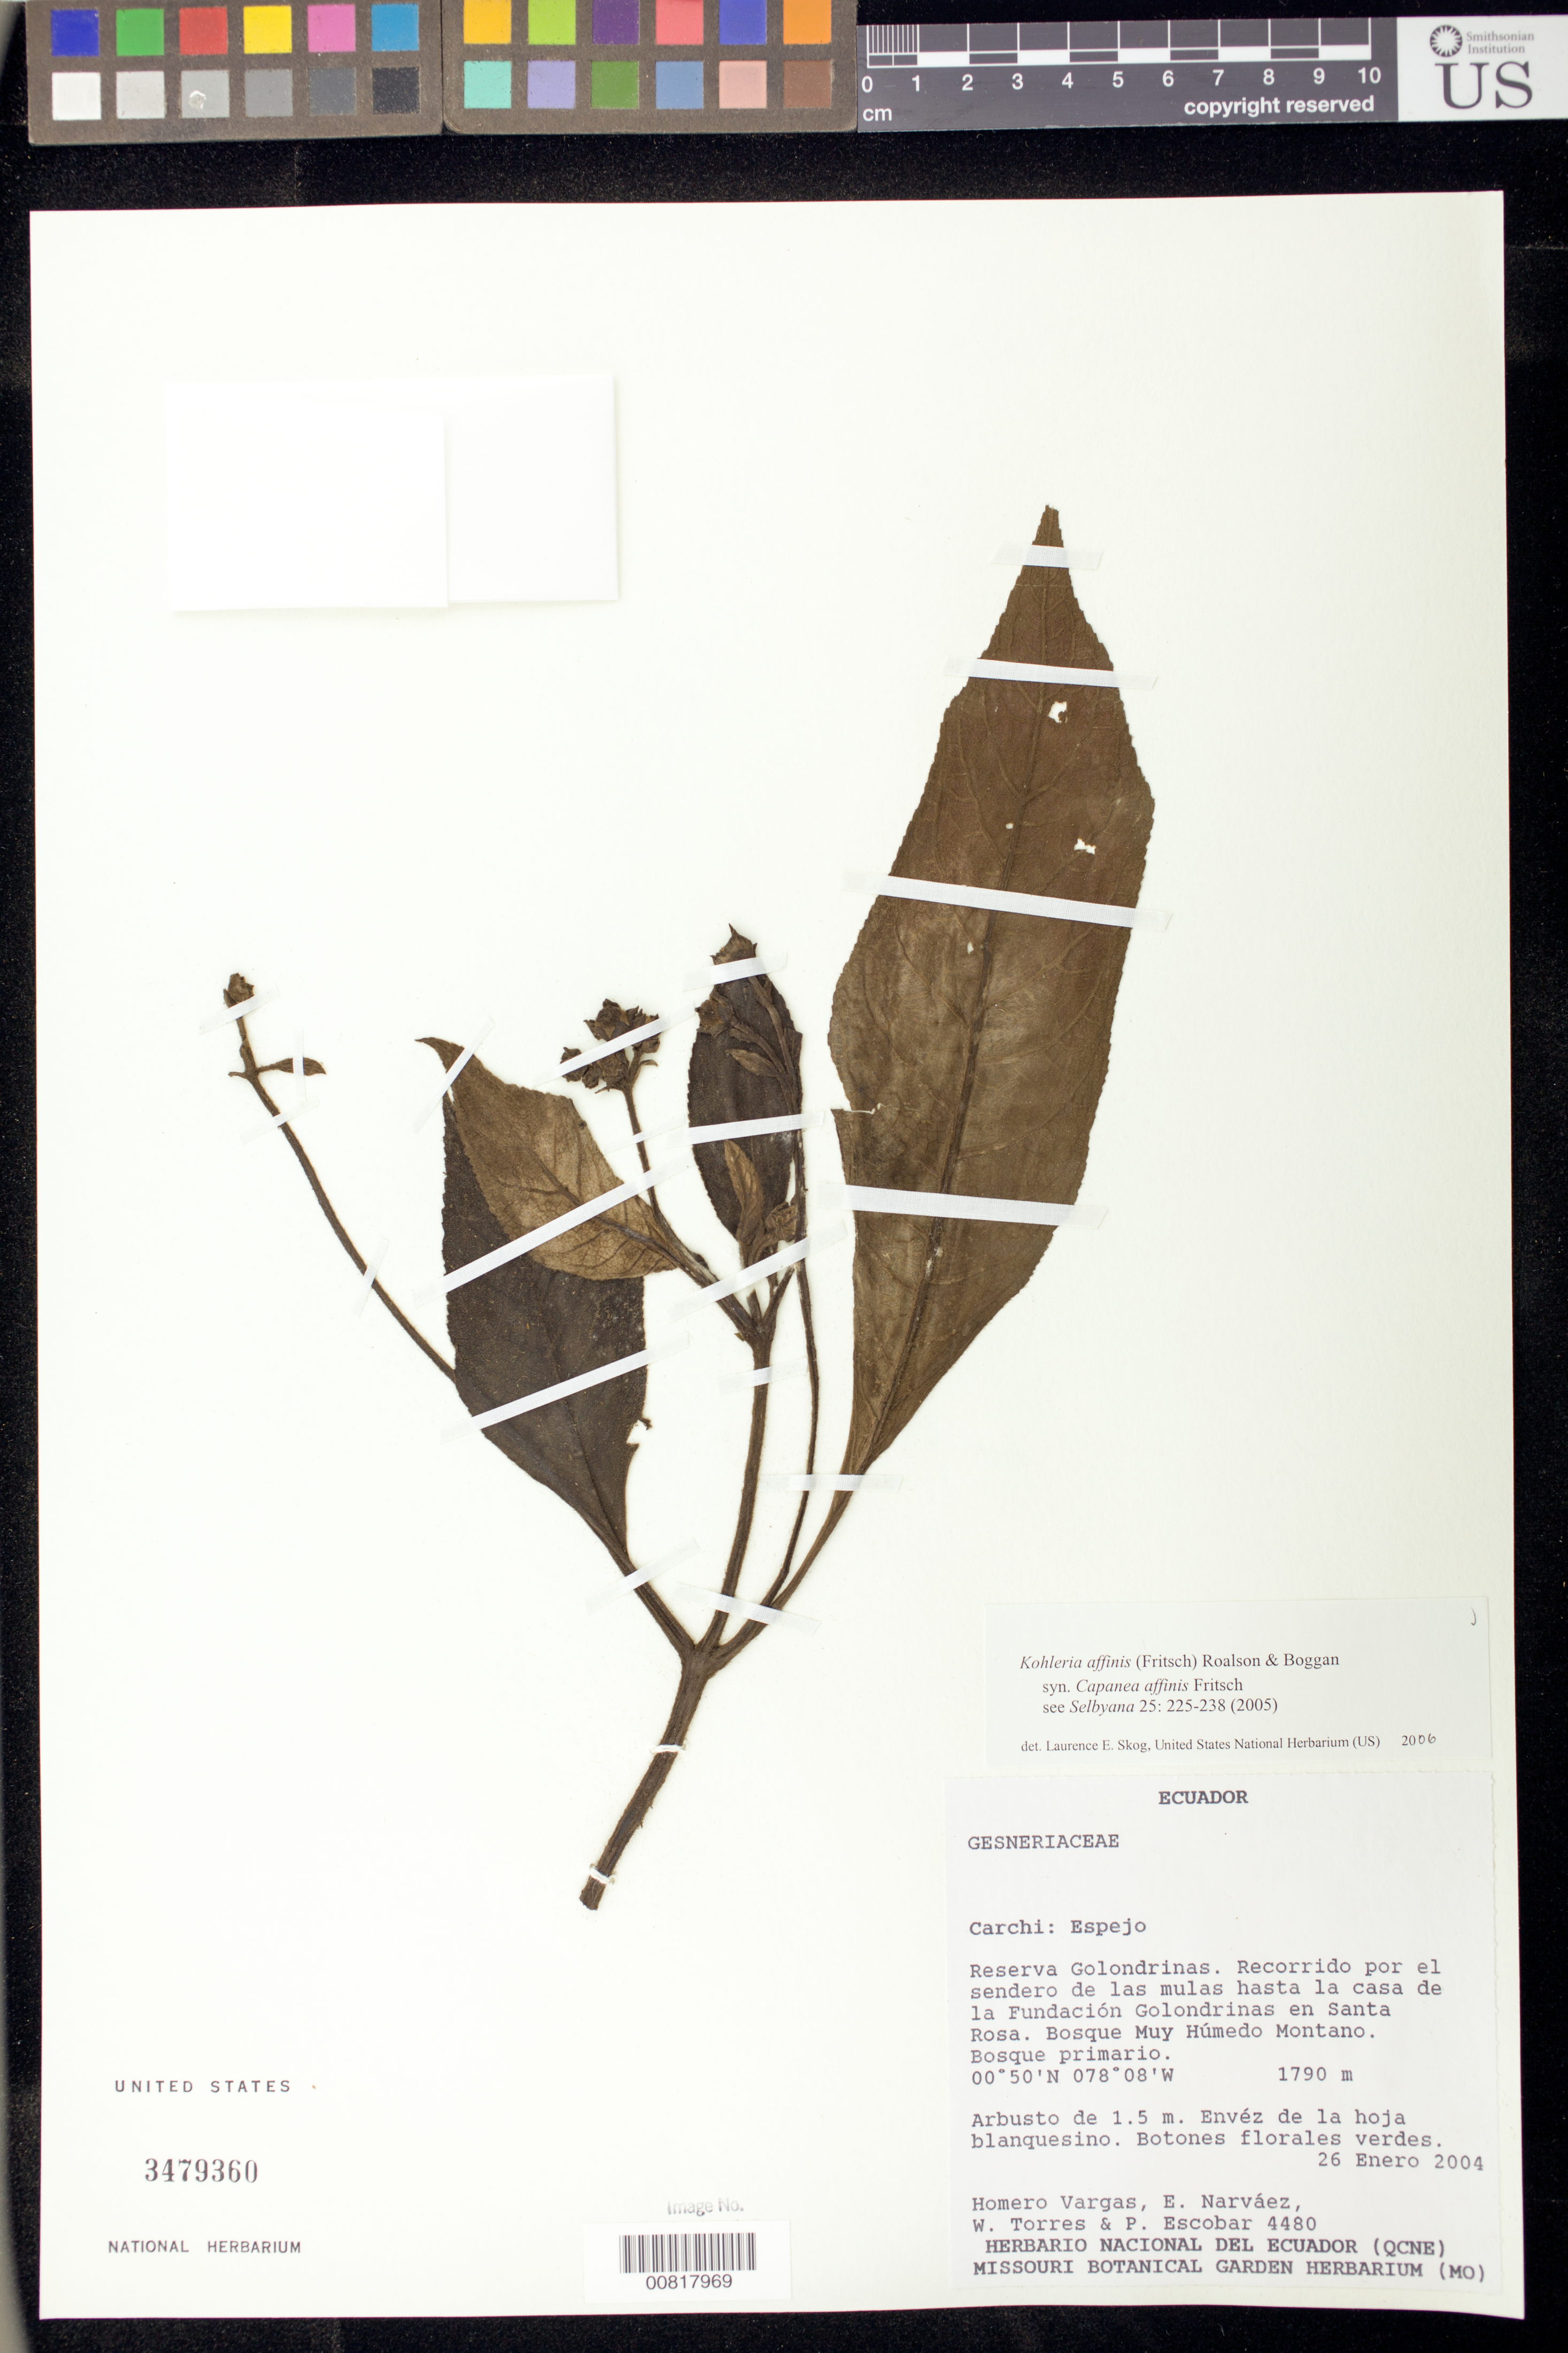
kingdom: Plantae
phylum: Tracheophyta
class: Magnoliopsida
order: Lamiales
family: Gesneriaceae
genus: Kohleria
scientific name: Kohleria affinis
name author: (Fritsch) Roalson & Boggan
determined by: Skog, Laurence E.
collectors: H. Vargas, E. Narváez, W. Torres & P. Escobar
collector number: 4480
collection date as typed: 26 Jan 2004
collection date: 2004-01-26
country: Ecuador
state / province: Carchi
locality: Carchi: Espejo. Reserva Golondrinas, recorrido por el sendero de las mulas hasta la casa de la Fundación Golondrinas en Santa Rosa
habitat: Bosque muy húmedo montano. Bosque primario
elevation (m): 1790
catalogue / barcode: US 3479360